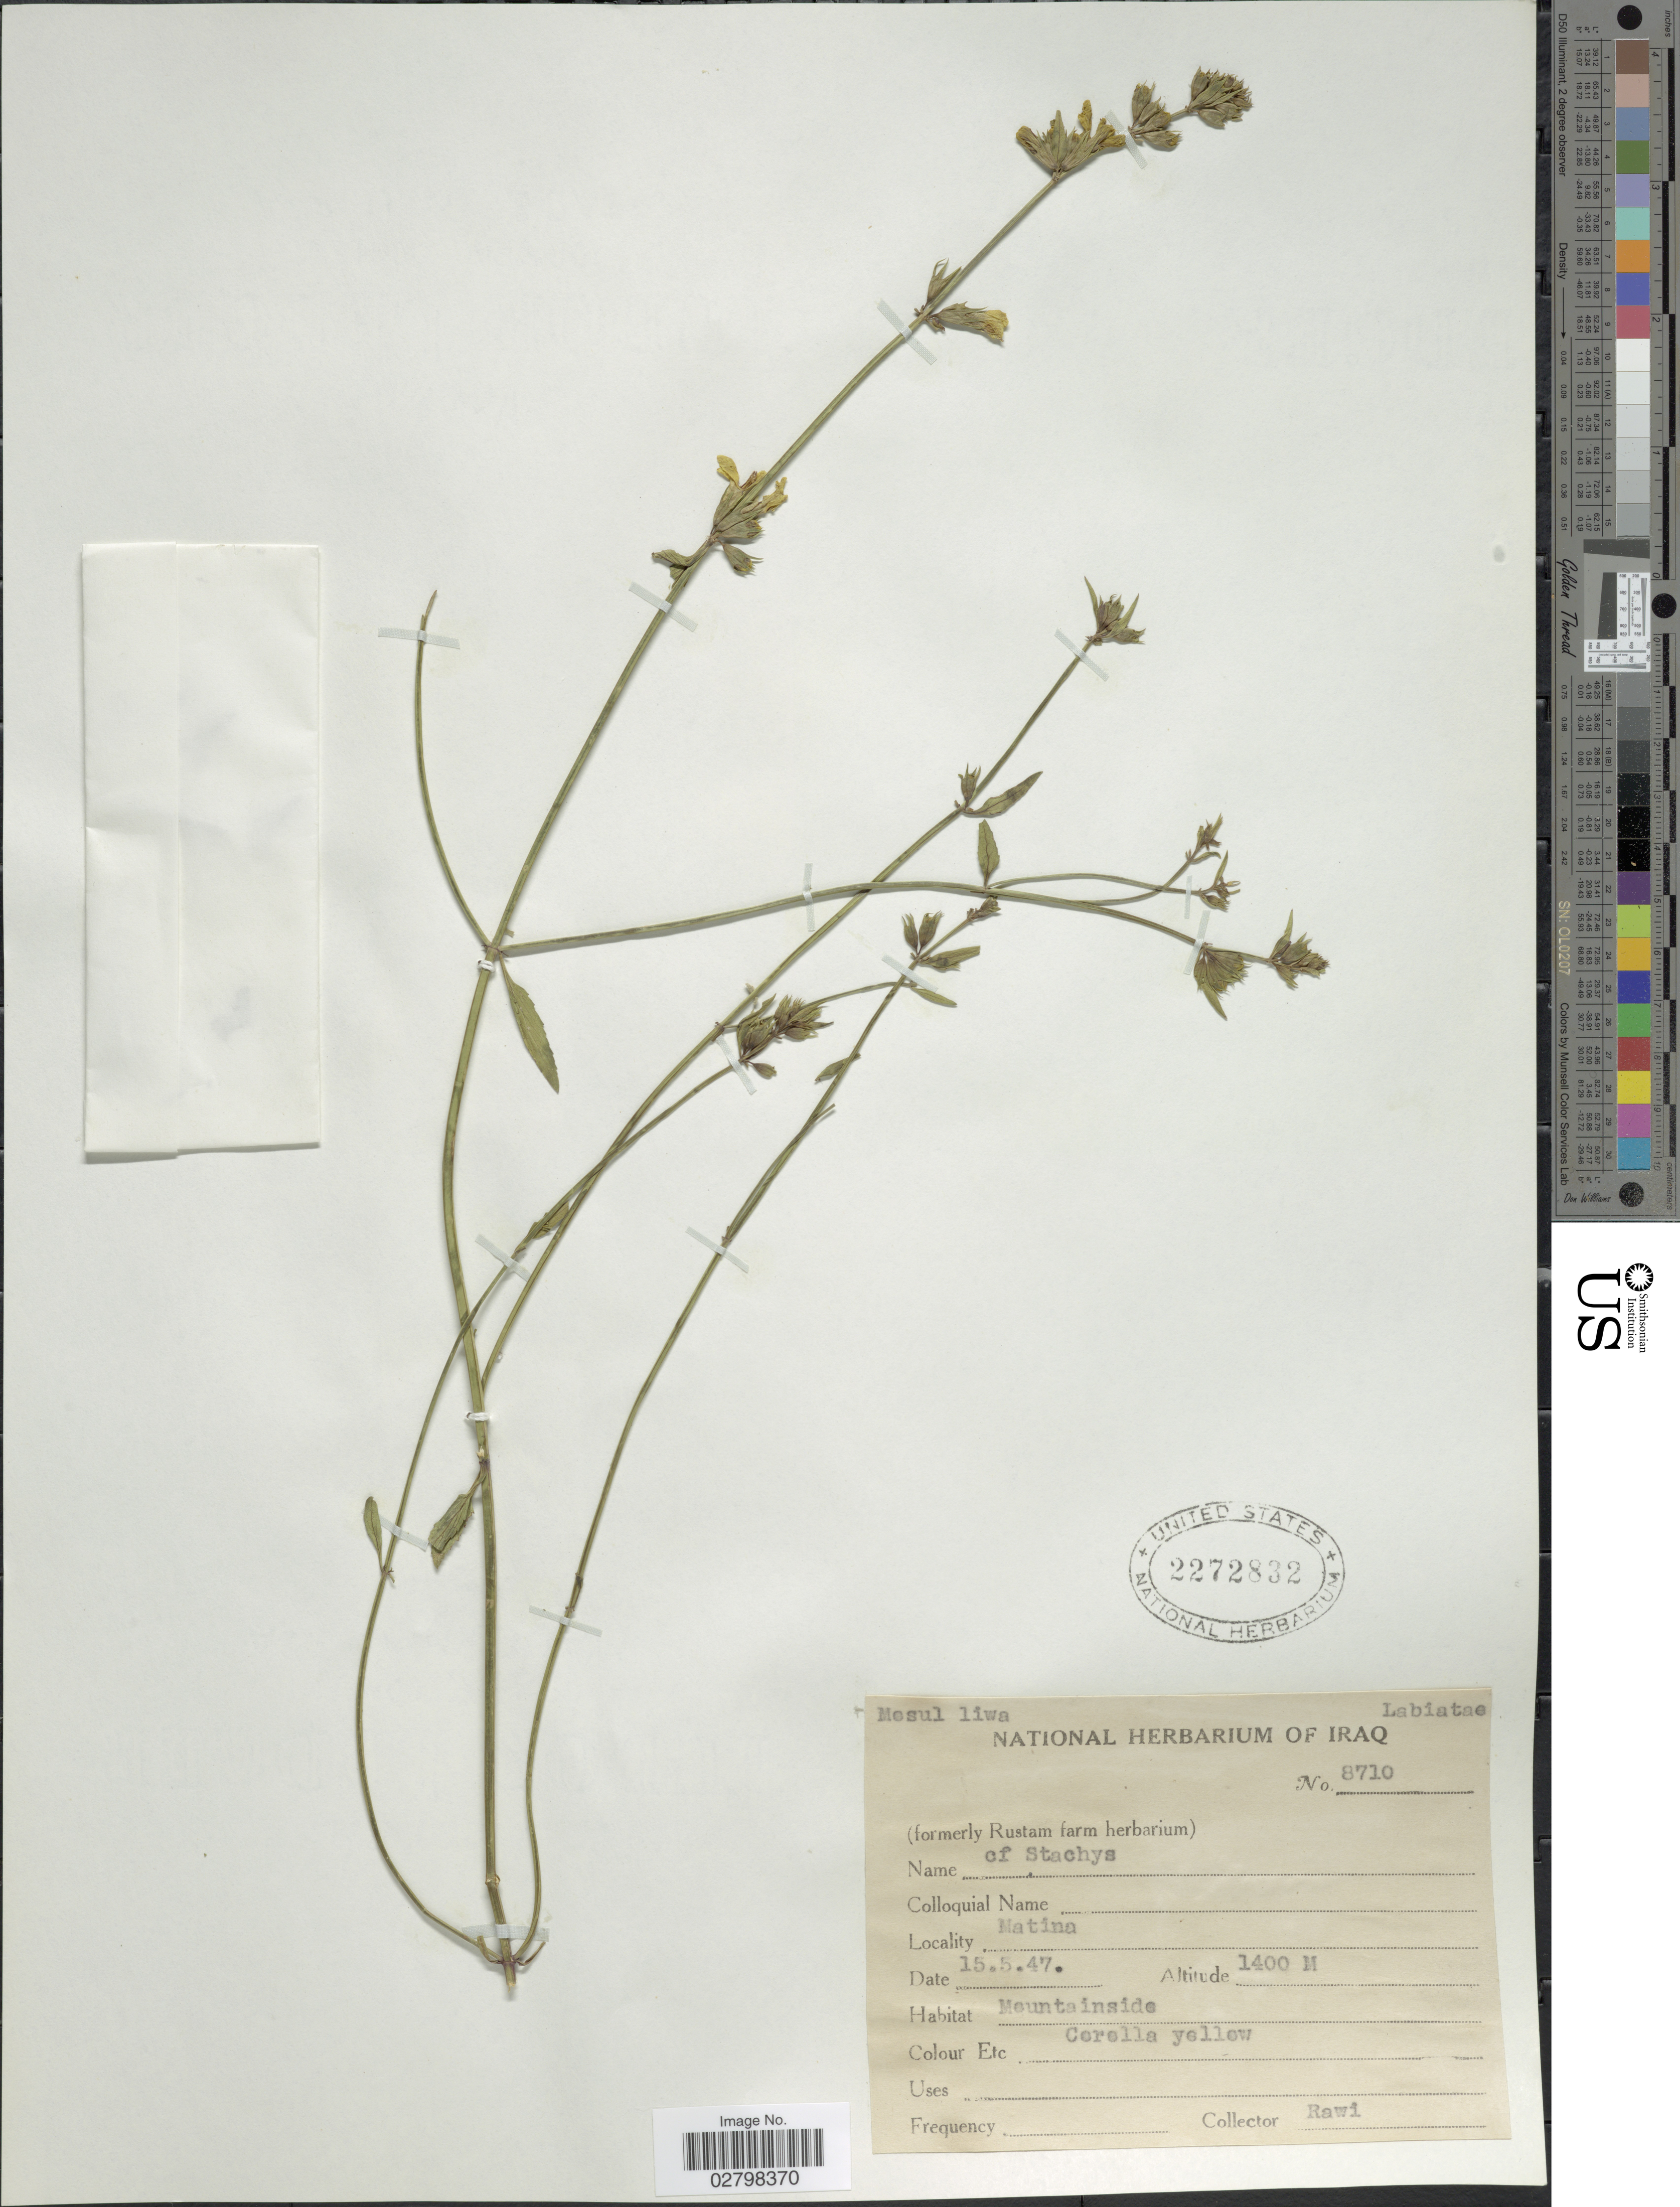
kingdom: Plantae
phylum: Tracheophyta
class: Magnoliopsida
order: Lamiales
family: Lamiaceae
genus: Stachys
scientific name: Stachys sp.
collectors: -. Rawi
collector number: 8710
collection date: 1947-05-15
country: Iraq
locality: Matina. Mosul liwa.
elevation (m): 1400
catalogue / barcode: US 2272832